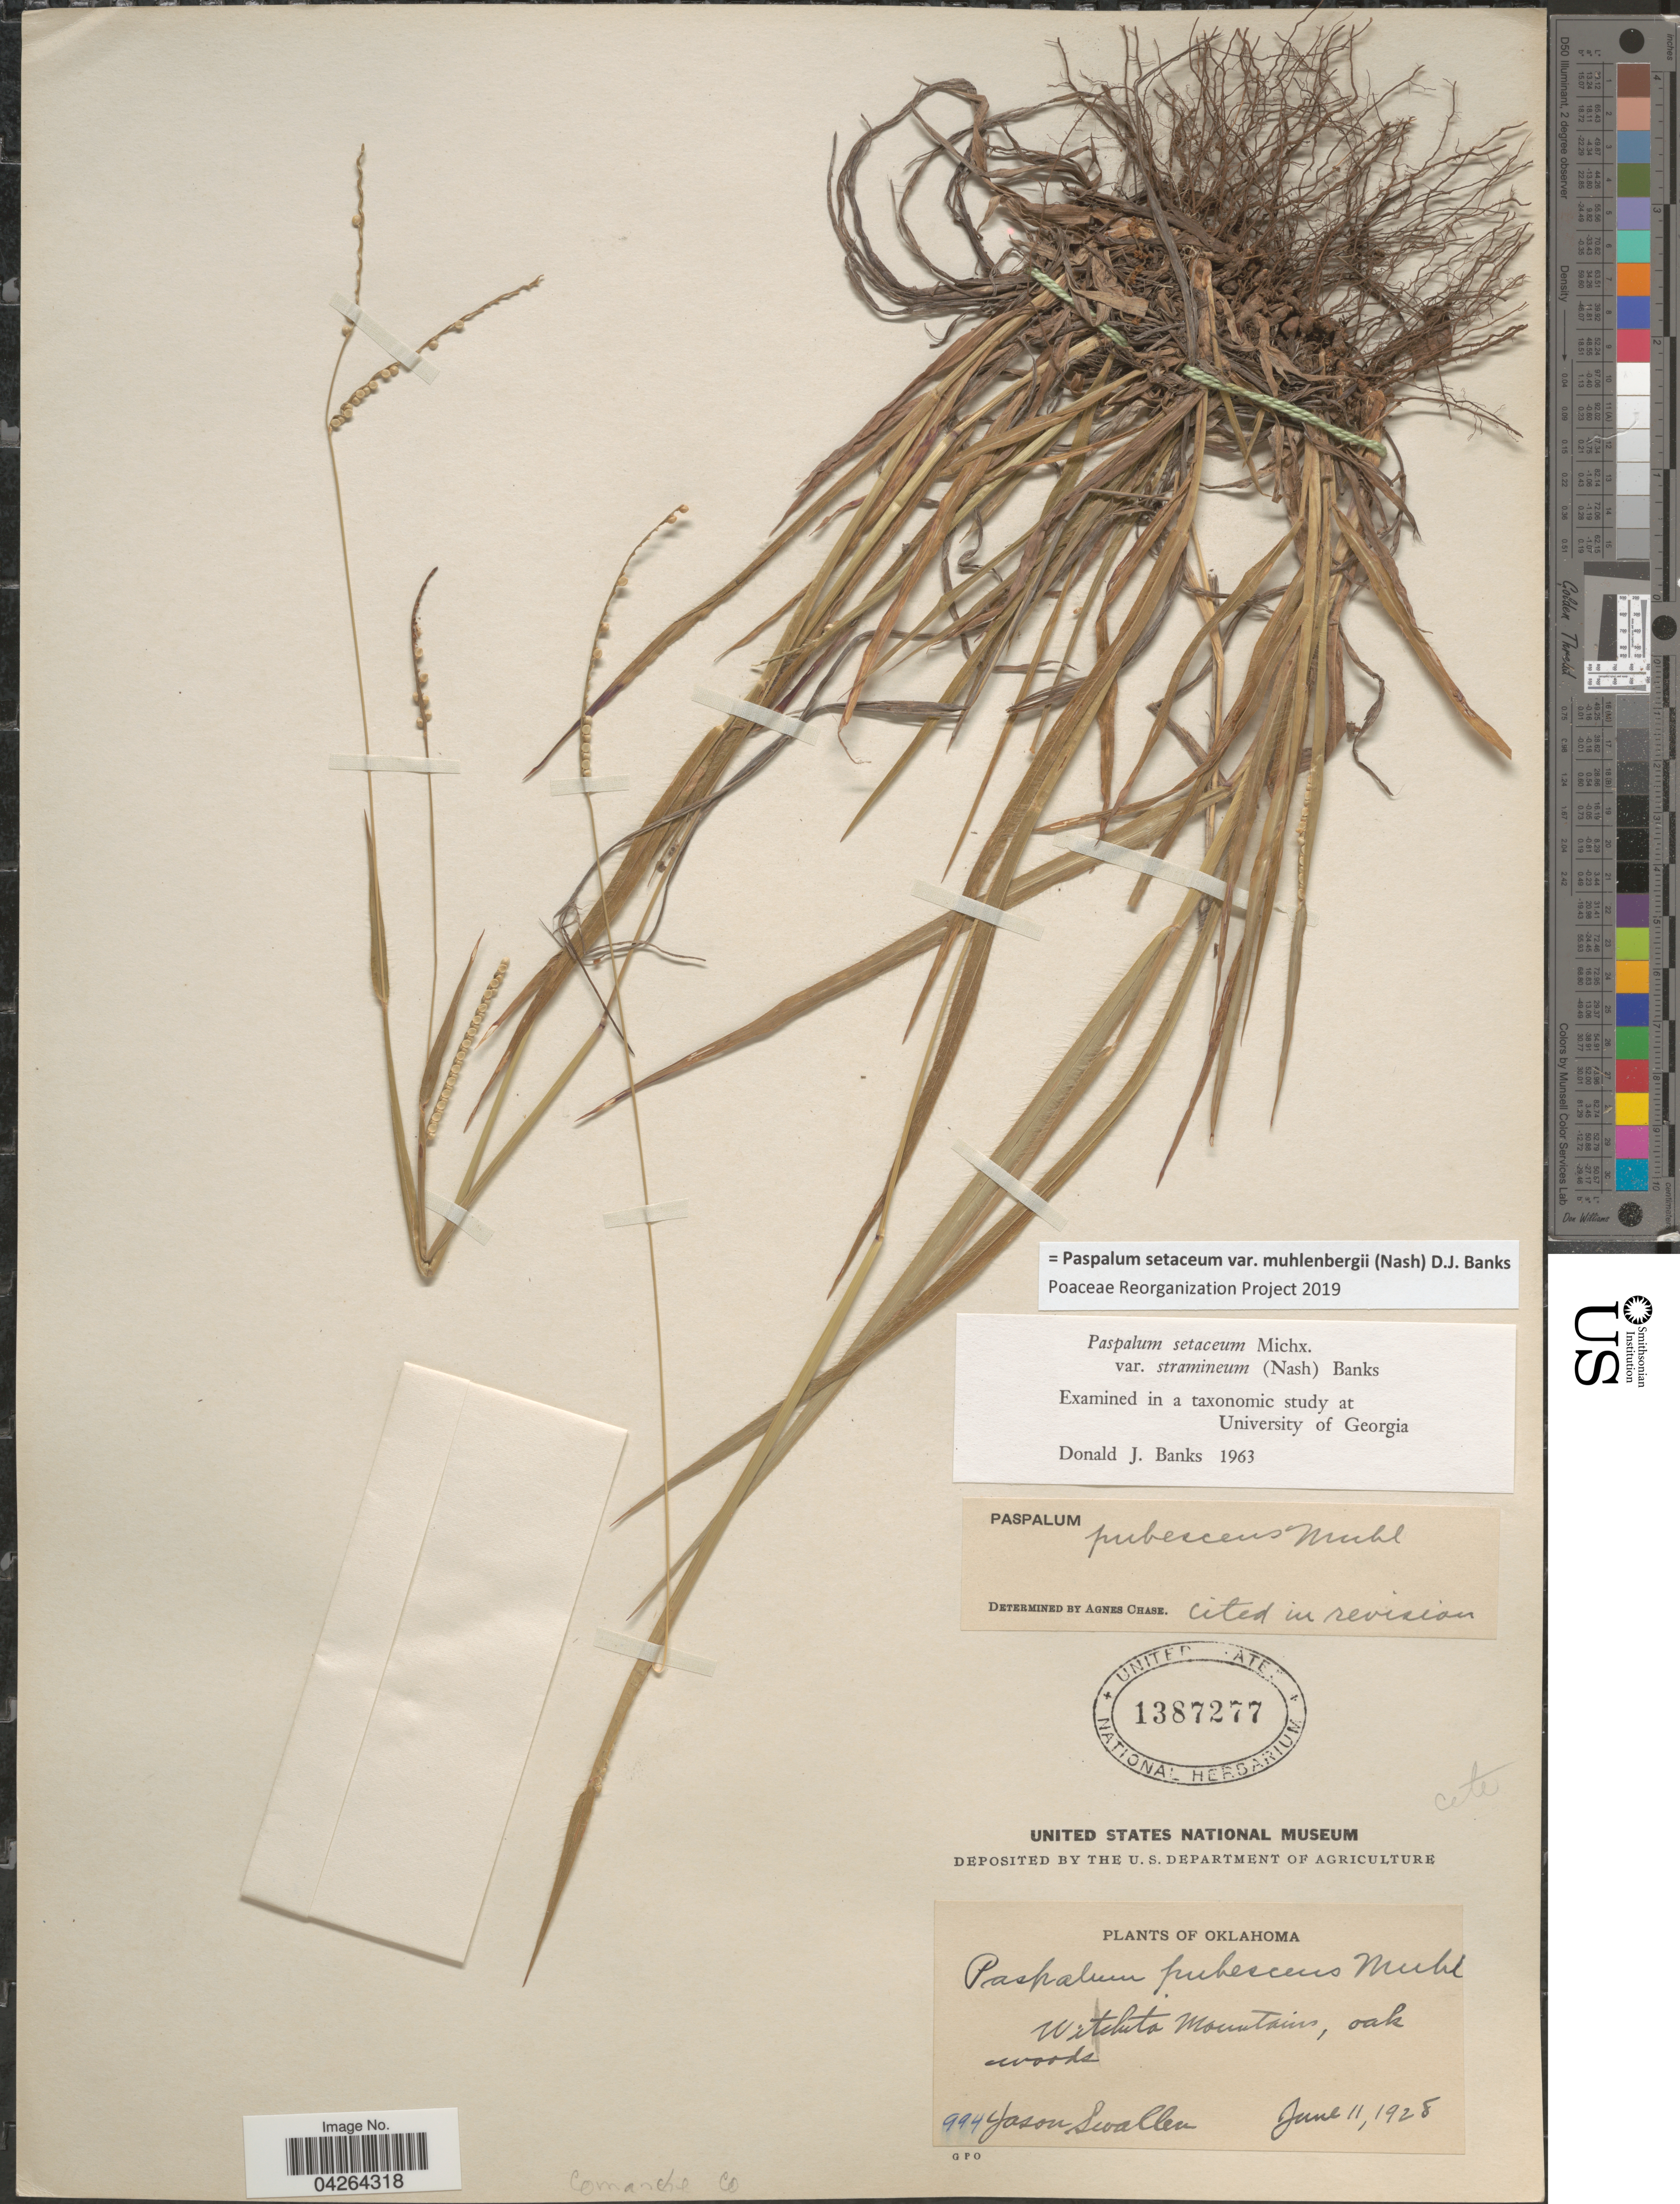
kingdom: Plantae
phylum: Tracheophyta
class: Liliopsida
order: Poales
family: Poaceae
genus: Paspalum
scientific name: Paspalum setaceum var. muhlenbergii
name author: (Nash) D.J. Banks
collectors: J. R. Swallen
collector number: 994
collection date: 1928-06-11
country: United States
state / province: Oklahoma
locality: Wichita Mountains.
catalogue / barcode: US 1387277